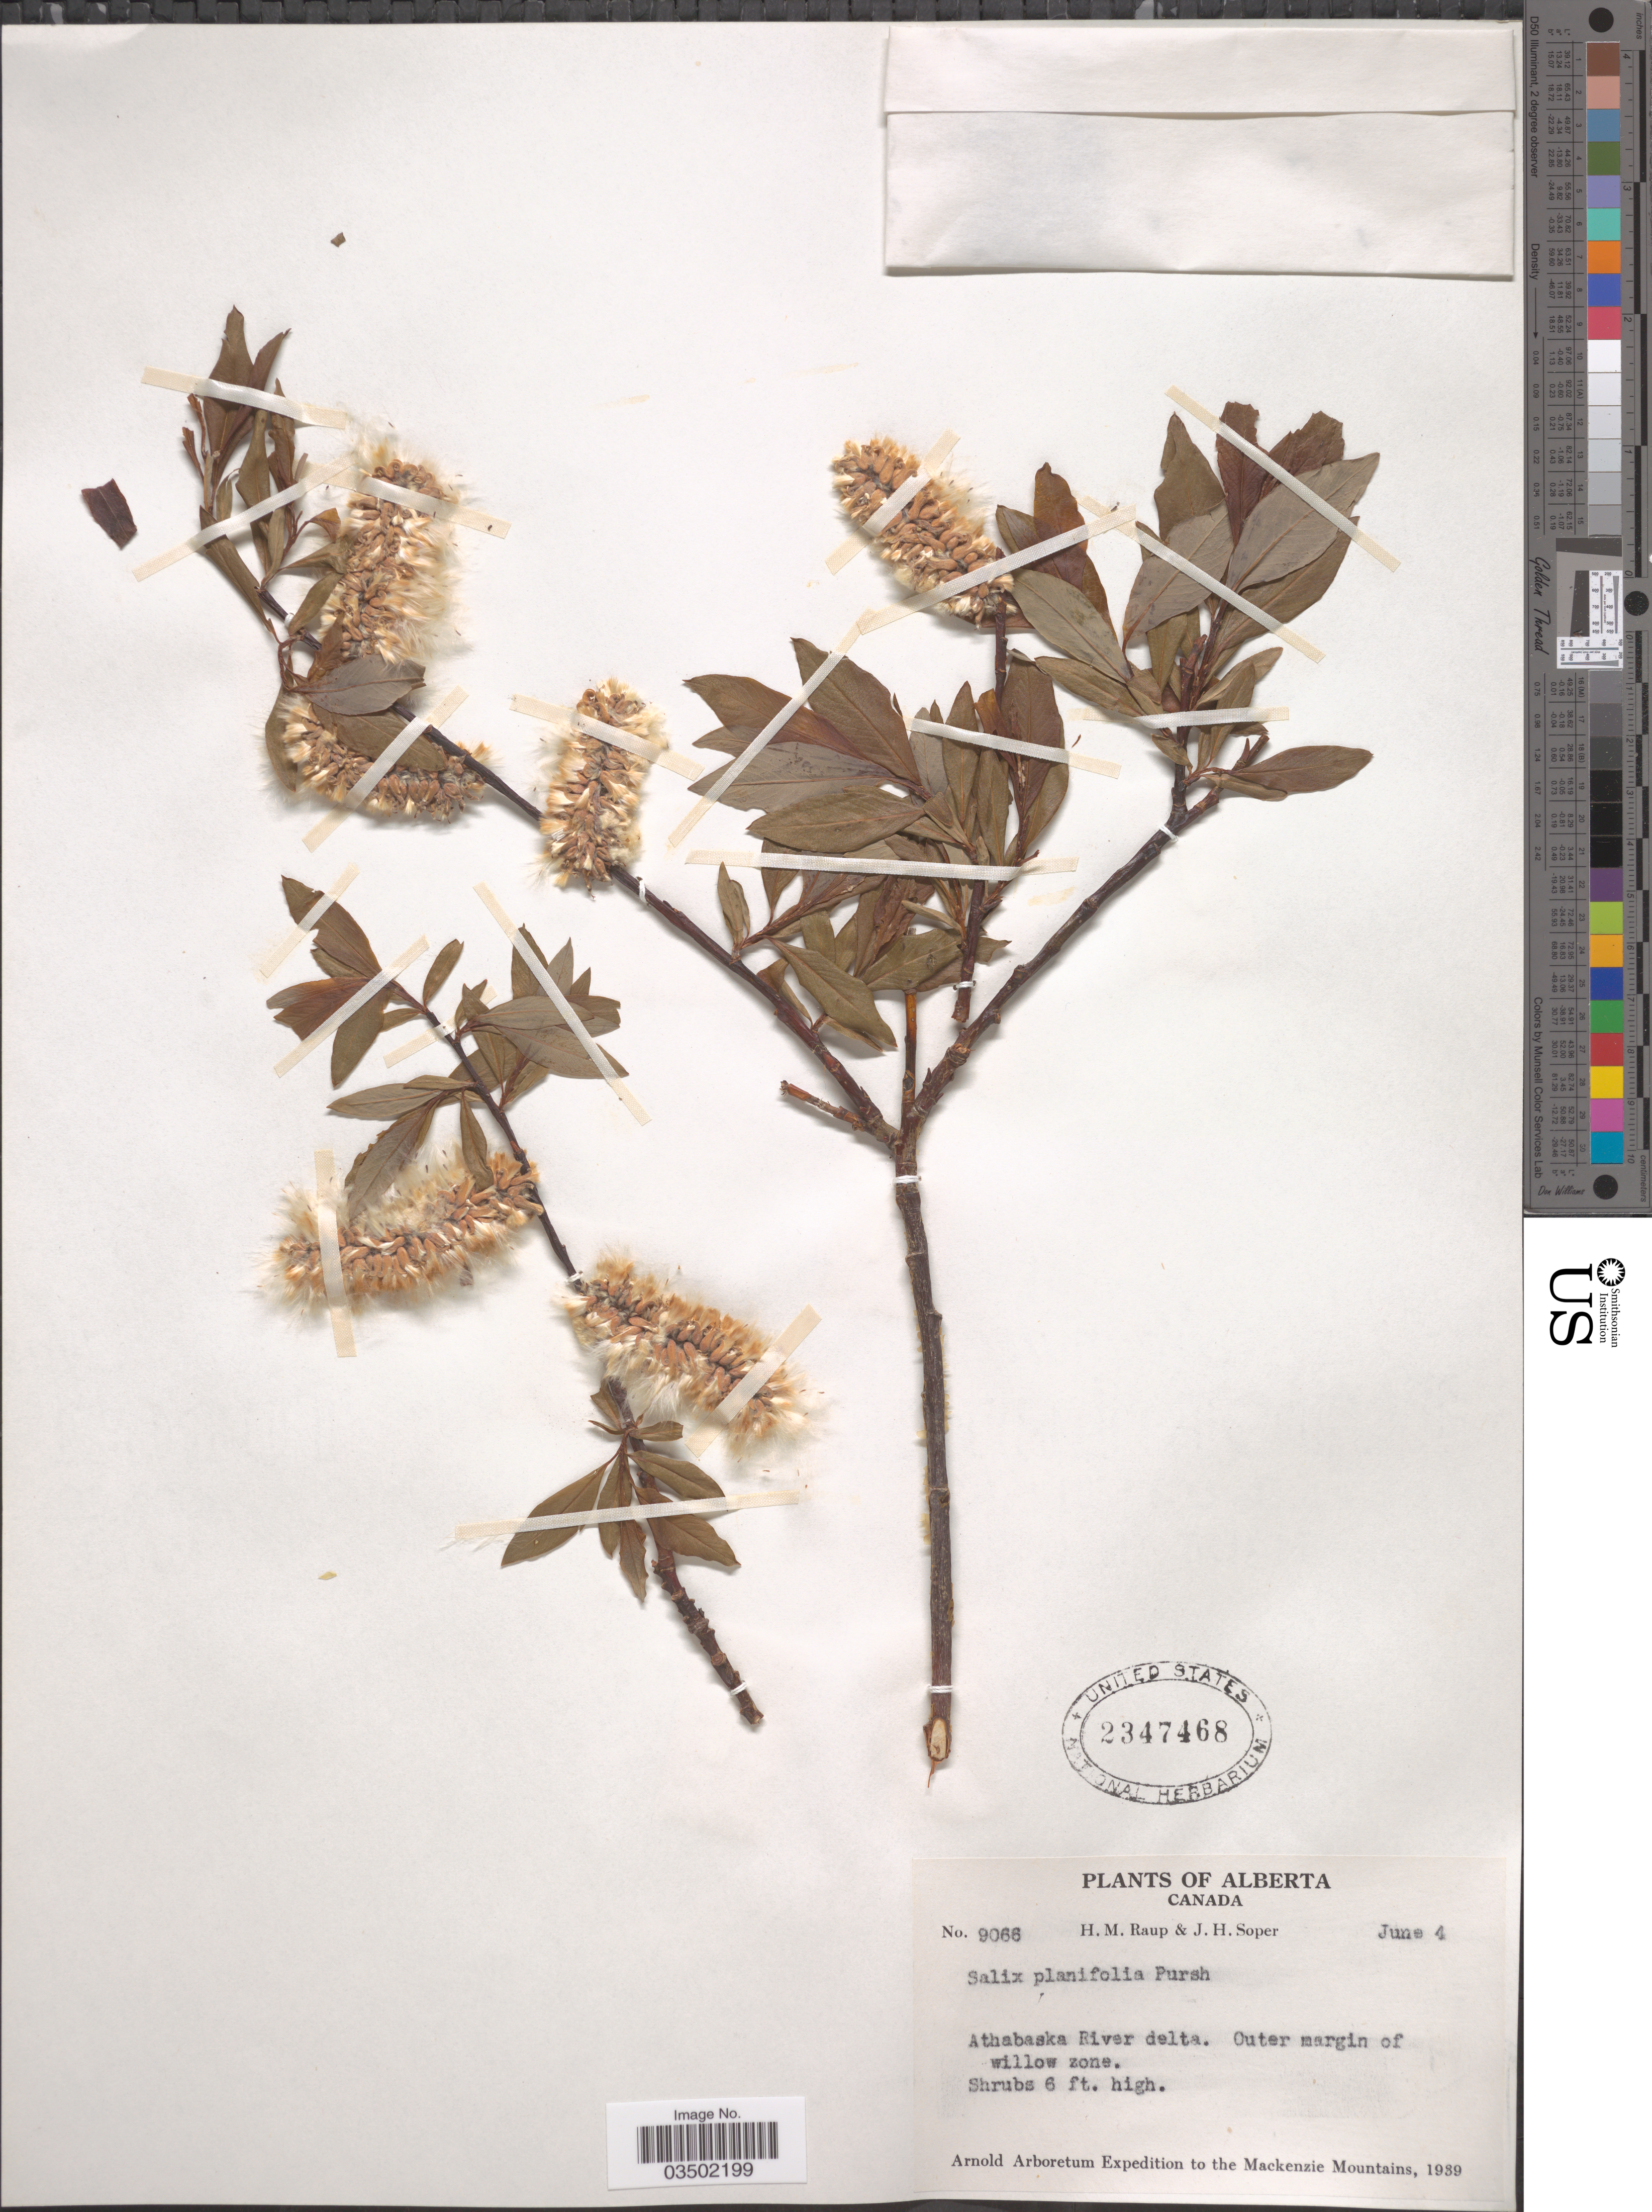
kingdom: Plantae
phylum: Tracheophyta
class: Magnoliopsida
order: Malpighiales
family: Salicaceae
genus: Salix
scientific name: Salix planifolia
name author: Pursh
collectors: H. Raup & J. H. Soper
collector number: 9066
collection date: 1939-06-04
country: Canada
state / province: Alberta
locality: Athabaska River delta. Outer margin of willow zone. Mackenzie Mountains.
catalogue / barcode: US 2347468